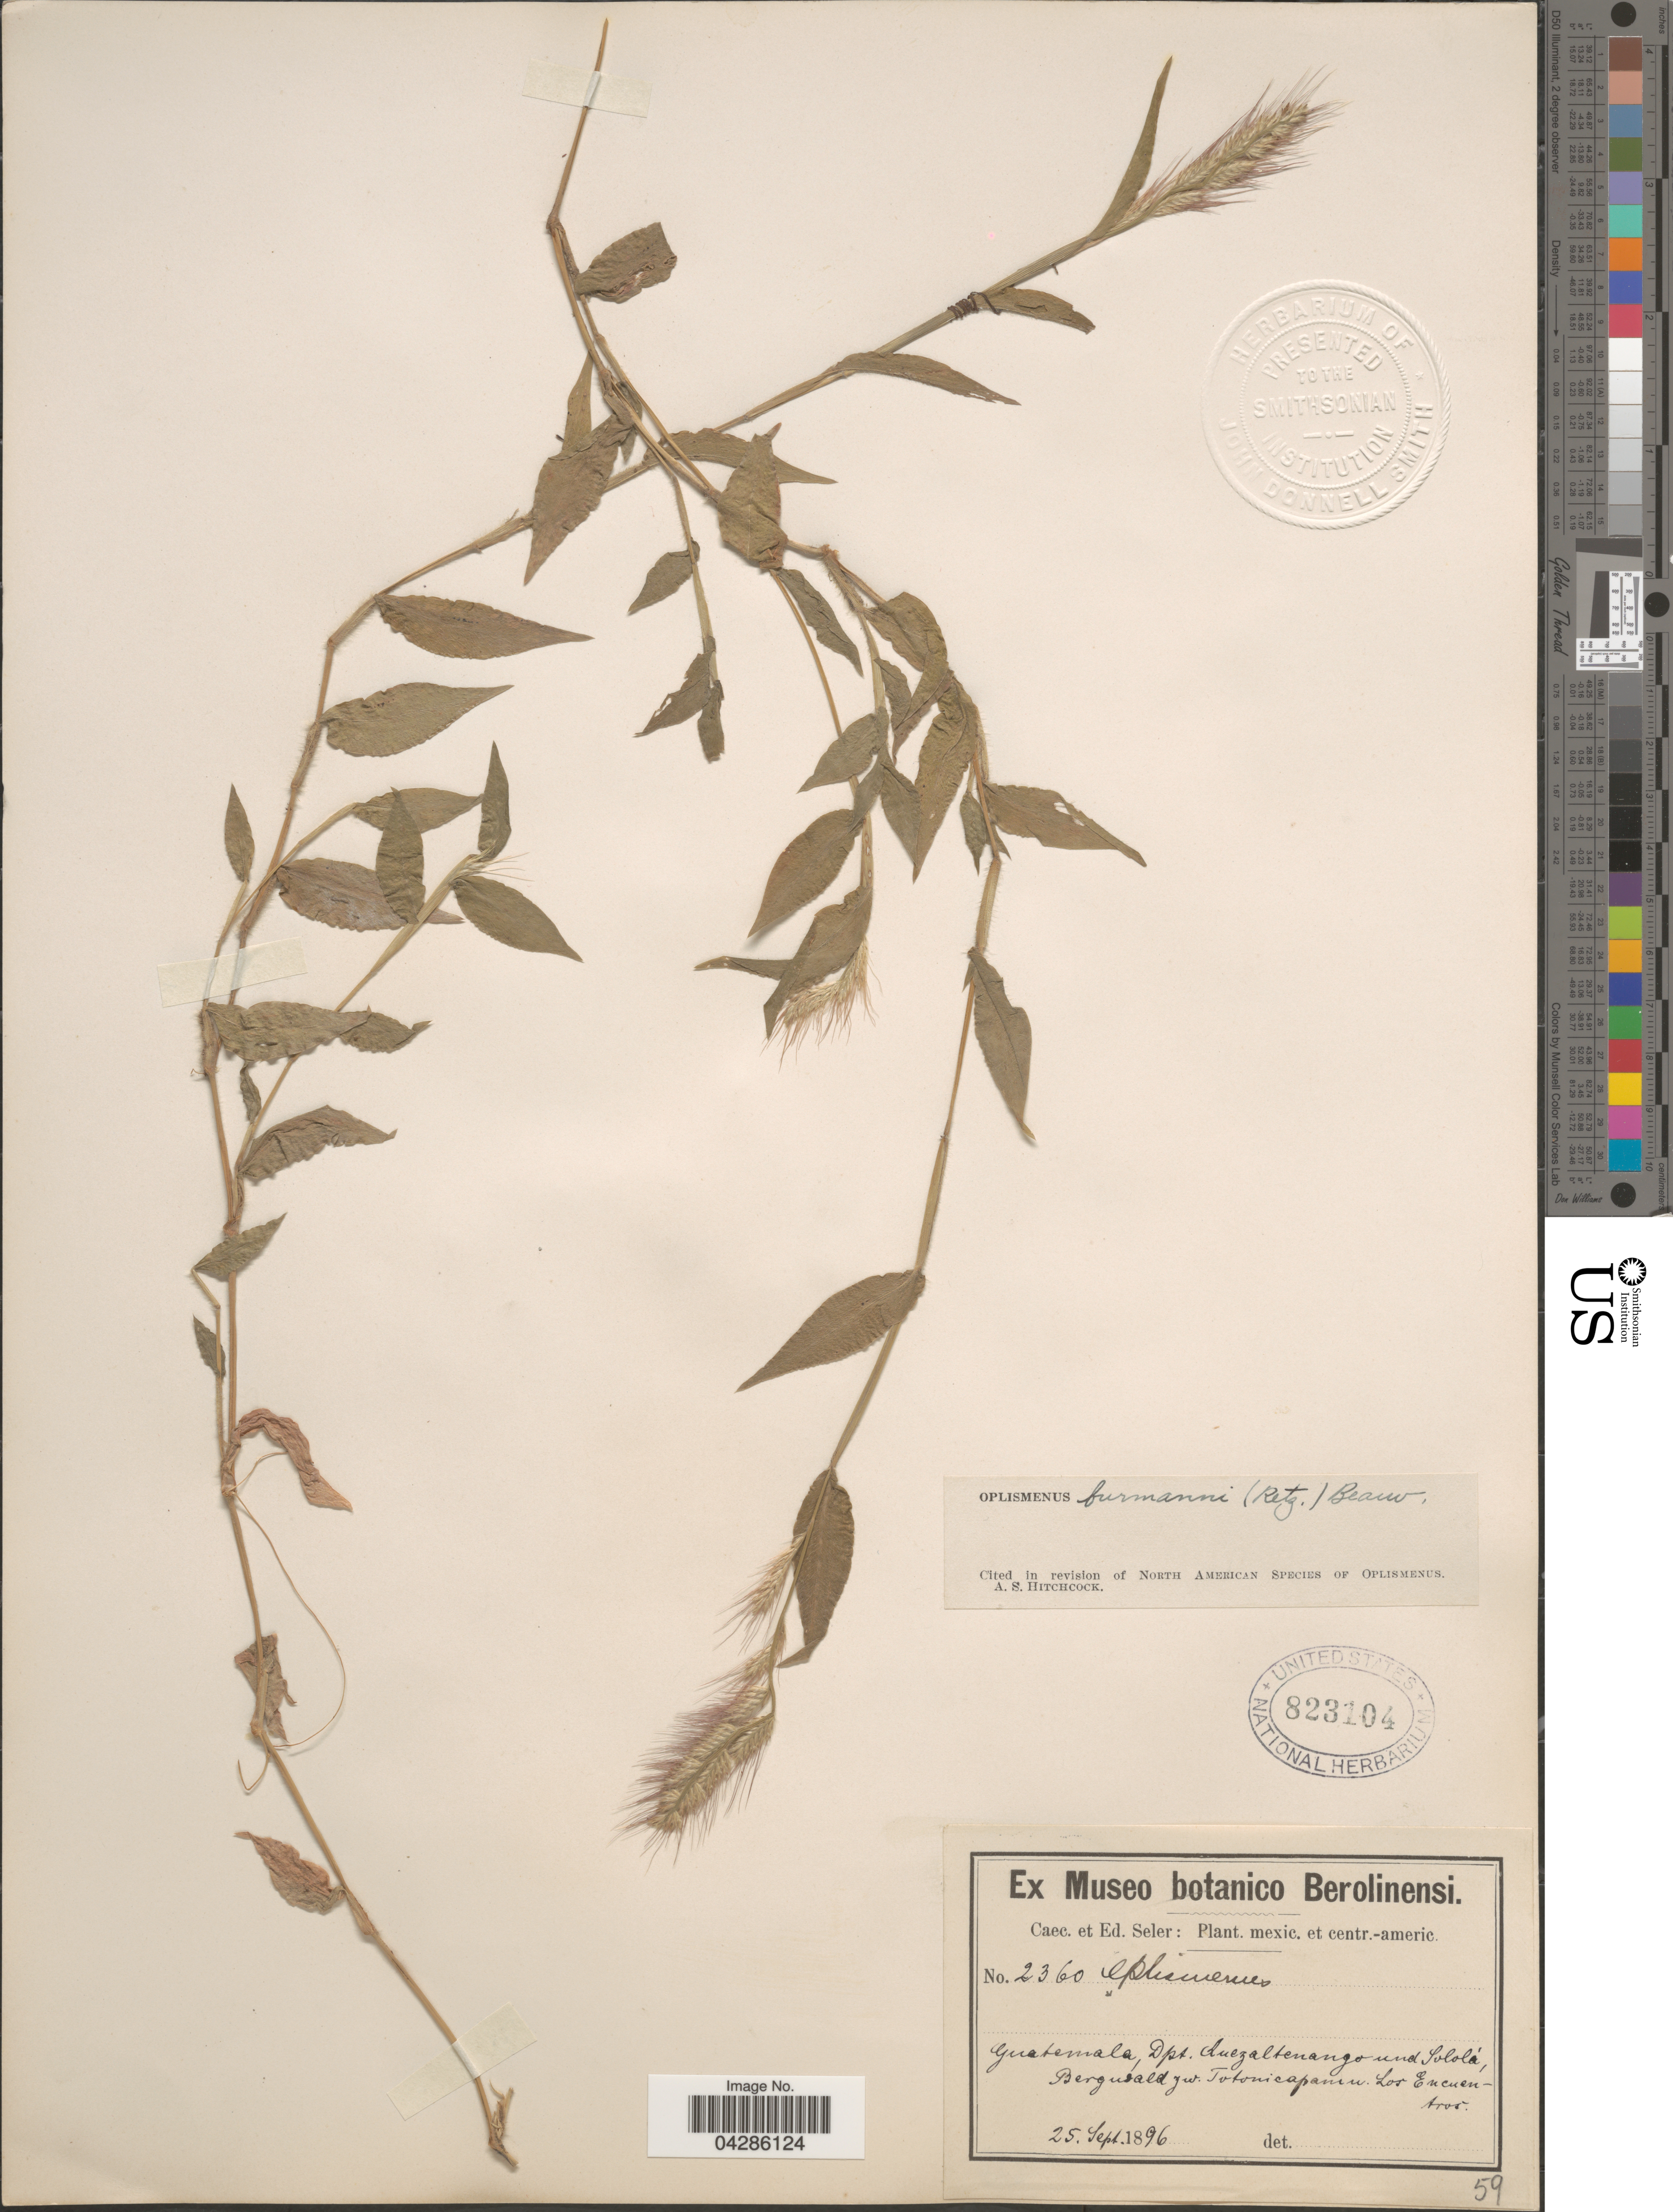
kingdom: Plantae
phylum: Tracheophyta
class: Liliopsida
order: Poales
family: Poaceae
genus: Oplismenus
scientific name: Oplismenus burmannii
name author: (Retz.) P. Beauv.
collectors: C. Seler & E. G. Seler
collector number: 2360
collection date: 1896-09-25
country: Guatemala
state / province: Quetzaltenango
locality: Mexic. et centr.-americ. Dpt. Quezaltenango und Sololá, Bergwald juv. Totonicapanica.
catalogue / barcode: US 823104